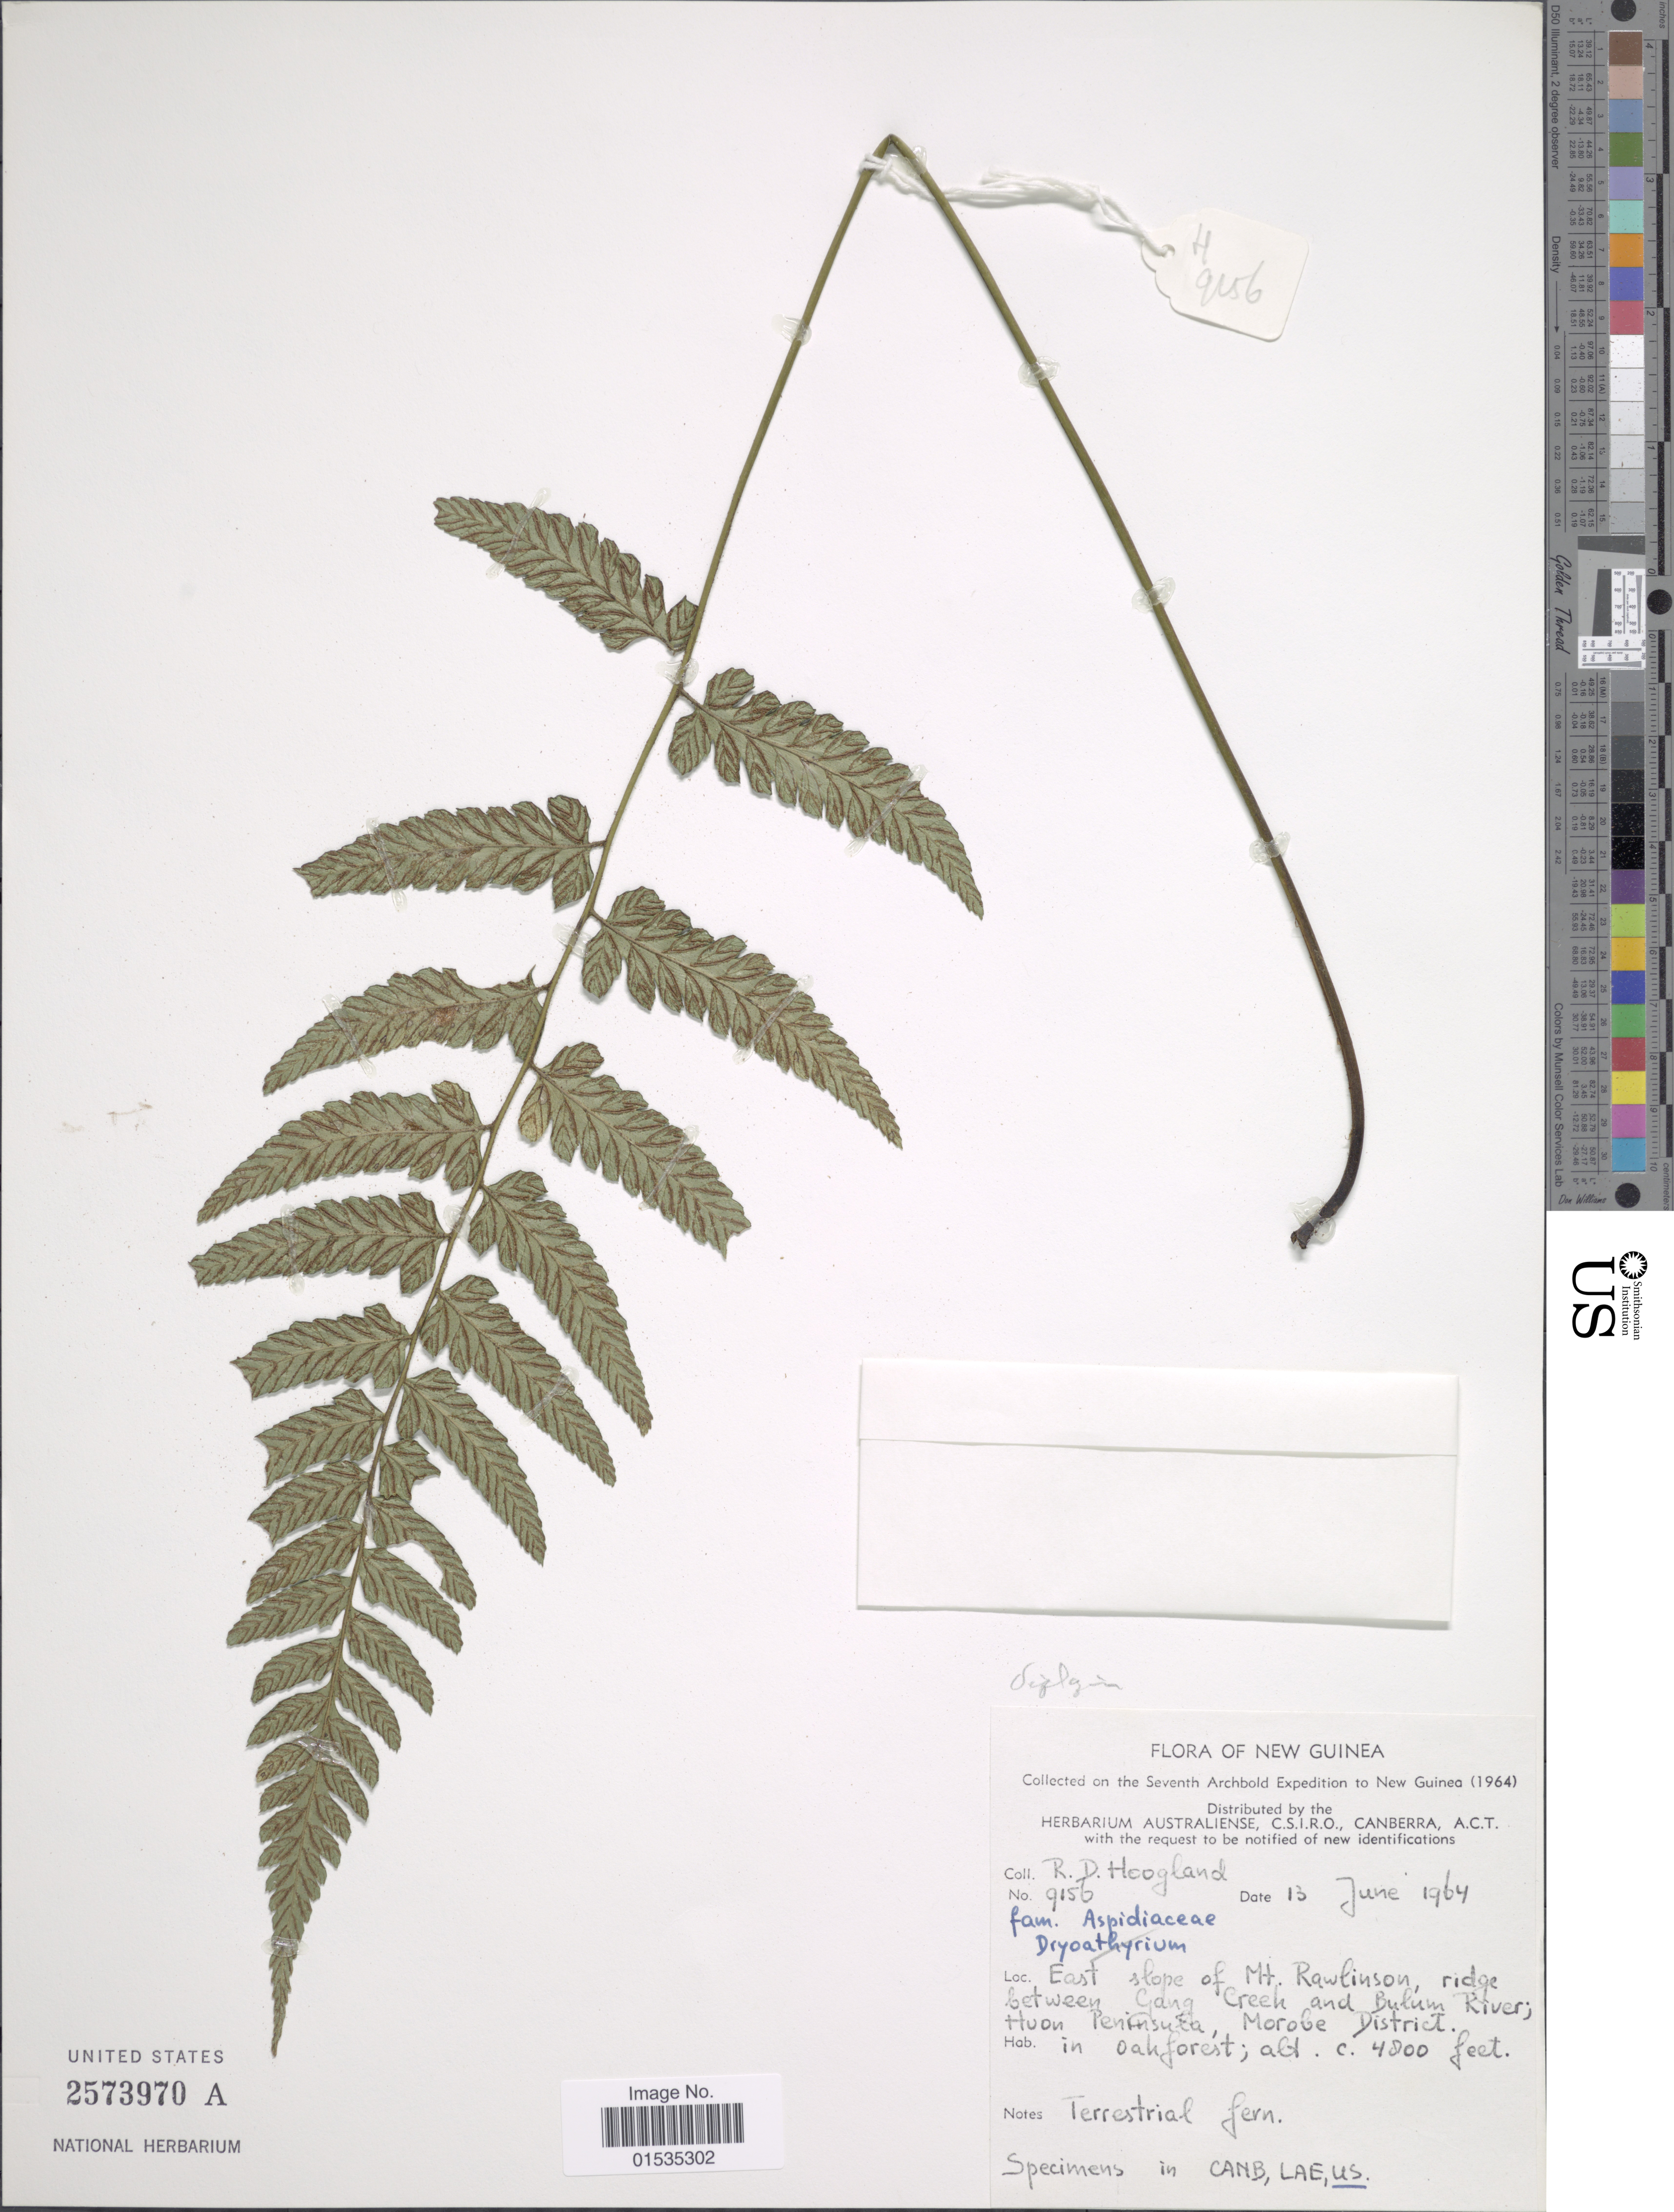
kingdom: Plantae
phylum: Tracheophyta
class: Polypodiopsida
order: Polypodiales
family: Athyriaceae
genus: Diplazium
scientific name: Diplazium sp.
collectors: R. D. Hoogland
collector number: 9156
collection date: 1964-06-13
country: Papua New Guinea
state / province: Morobe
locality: New Guinea, East slope of Mt. Rawlinson, ridge between Gang Creek and Bulum River; Huon Peninsula [interpreted]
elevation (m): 1463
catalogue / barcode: US 2573970A